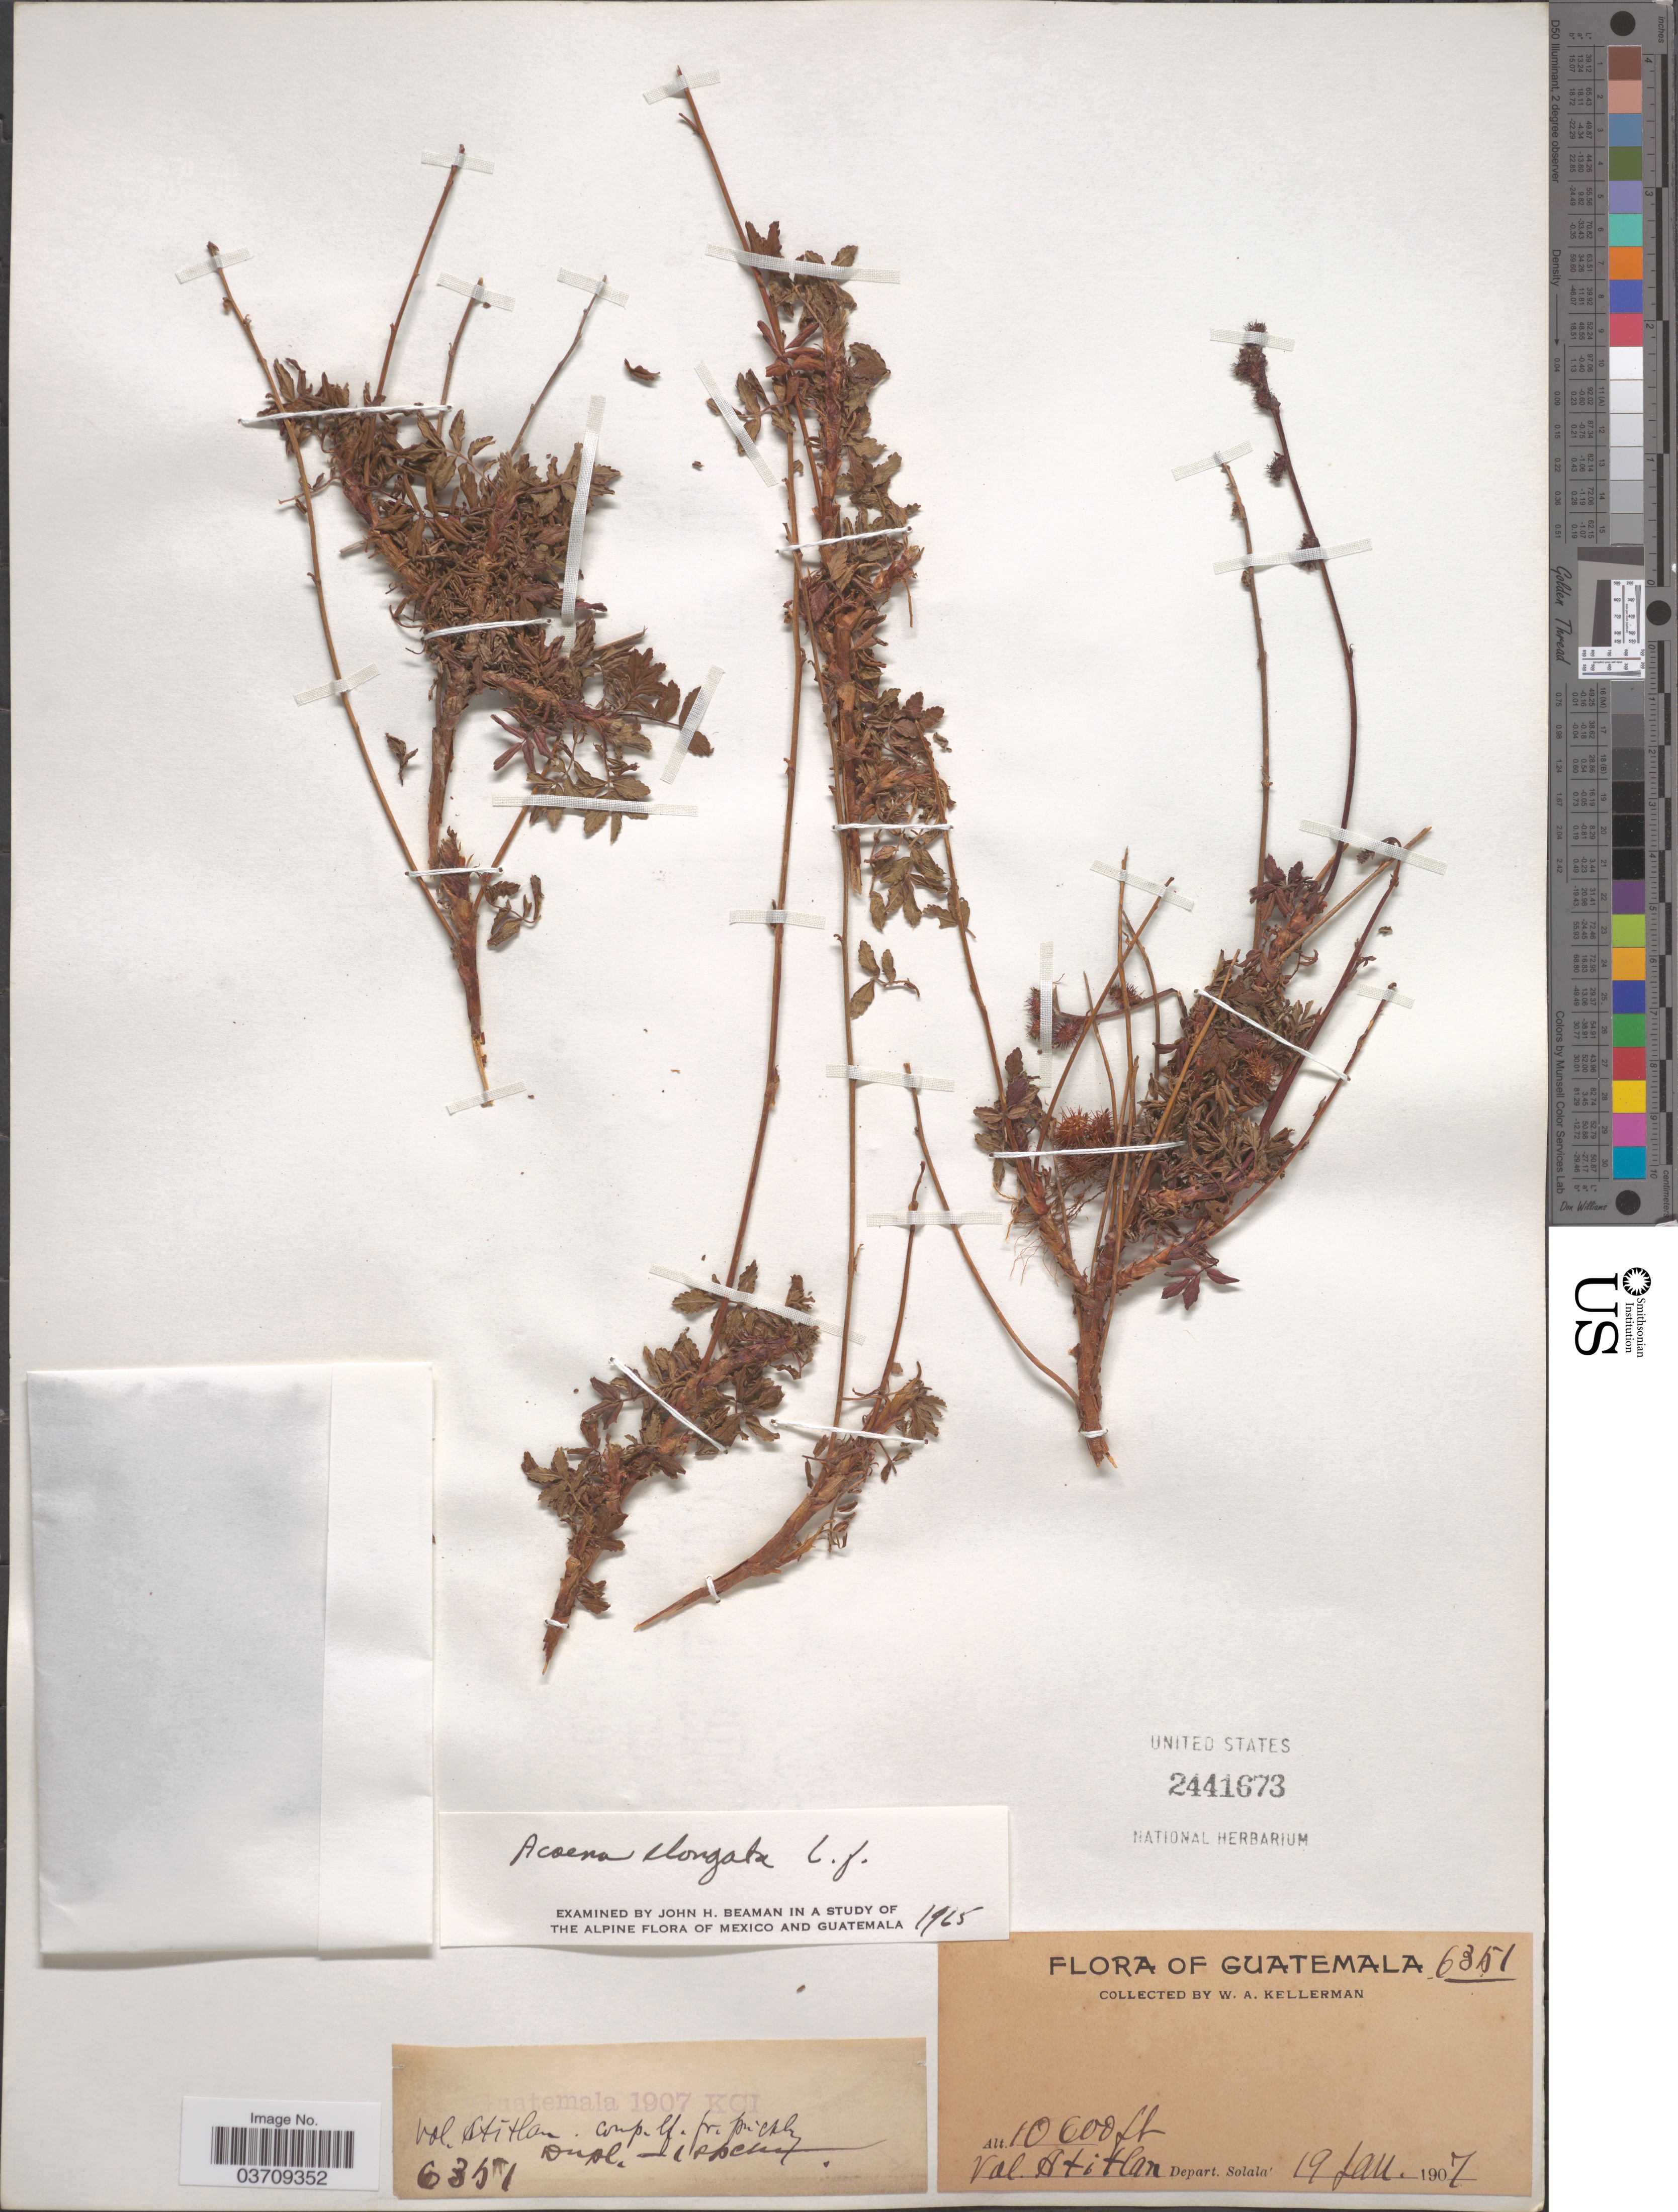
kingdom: Plantae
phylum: Tracheophyta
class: Magnoliopsida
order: Rosales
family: Rosaceae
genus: Acaena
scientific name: Acaena elongata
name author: L.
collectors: W. Kellerman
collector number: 6351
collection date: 1907-01-19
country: Guatemala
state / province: Solola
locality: Val. Atitlan Depart. Solala'.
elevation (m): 3231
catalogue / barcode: US 2441673